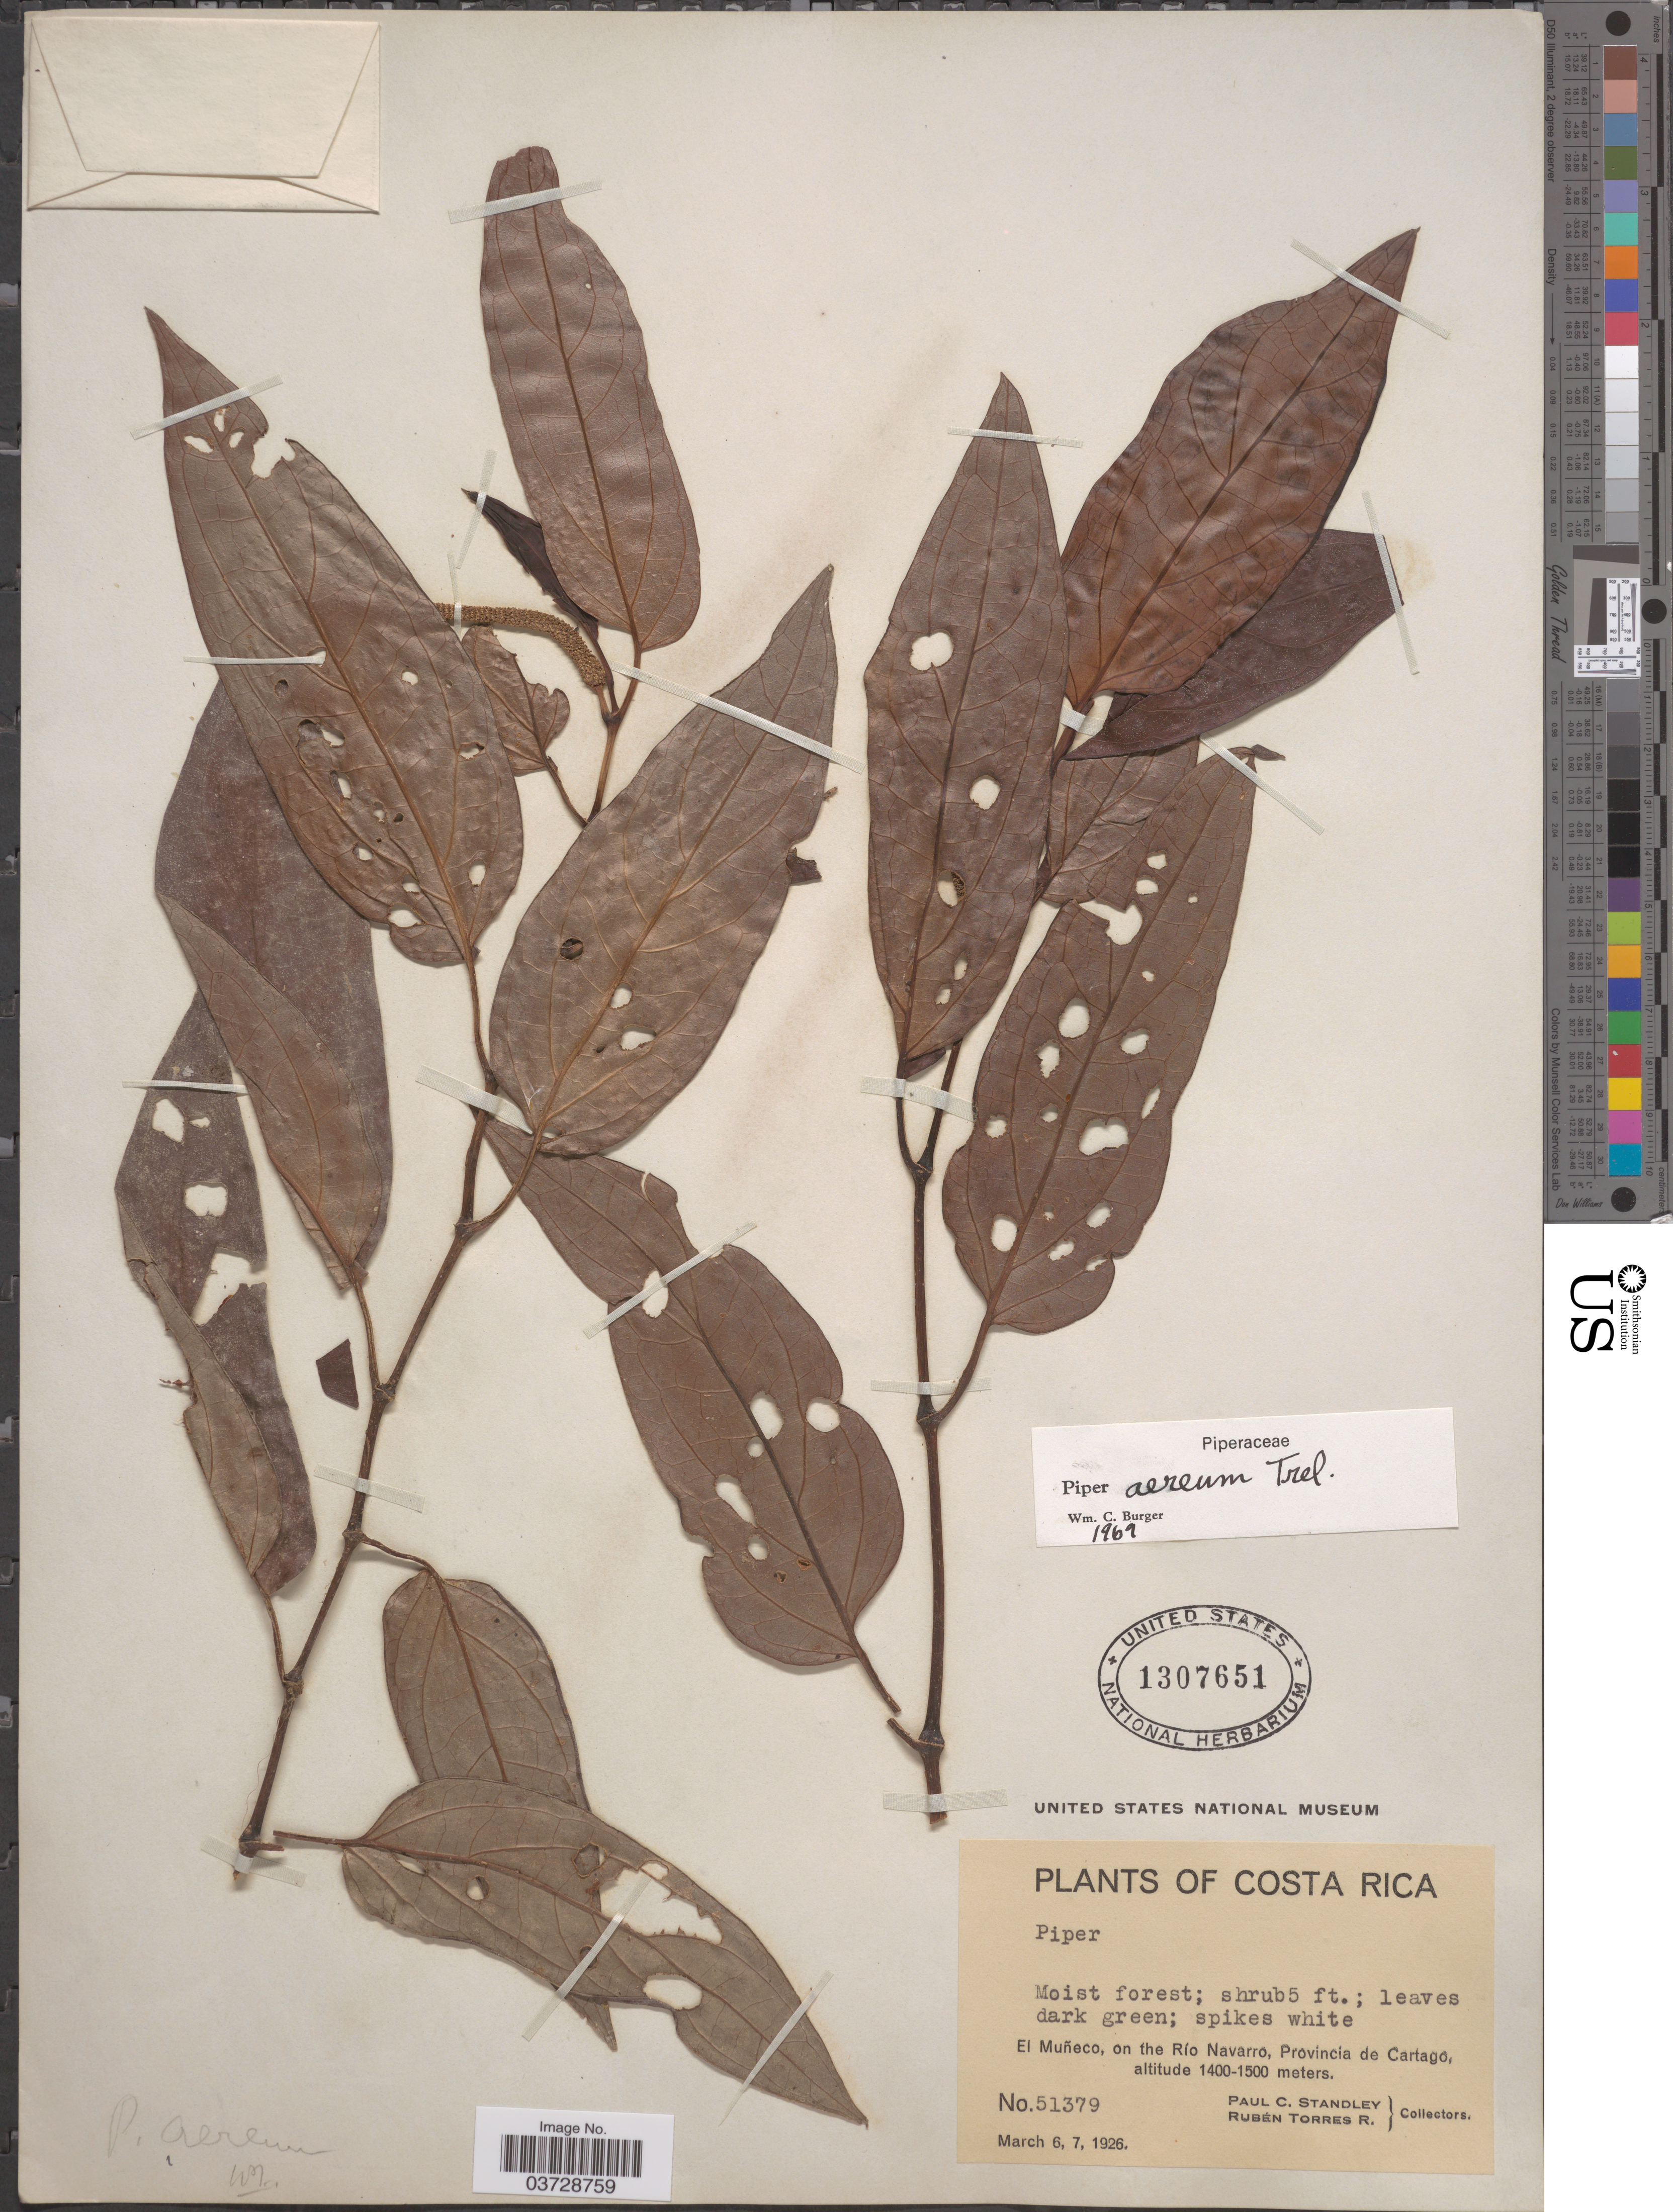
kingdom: Plantae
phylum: Tracheophyta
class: Magnoliopsida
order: Piperales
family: Piperaceae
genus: Piper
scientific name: Piper aereum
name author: Trel.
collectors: P. C. Standley & R. Torres Rojas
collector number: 51379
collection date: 1926-03-06/1926-03-07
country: Costa Rica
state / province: Cartago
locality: El Muñeco, on the Río Navarro.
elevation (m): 1400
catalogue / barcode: US 1307651